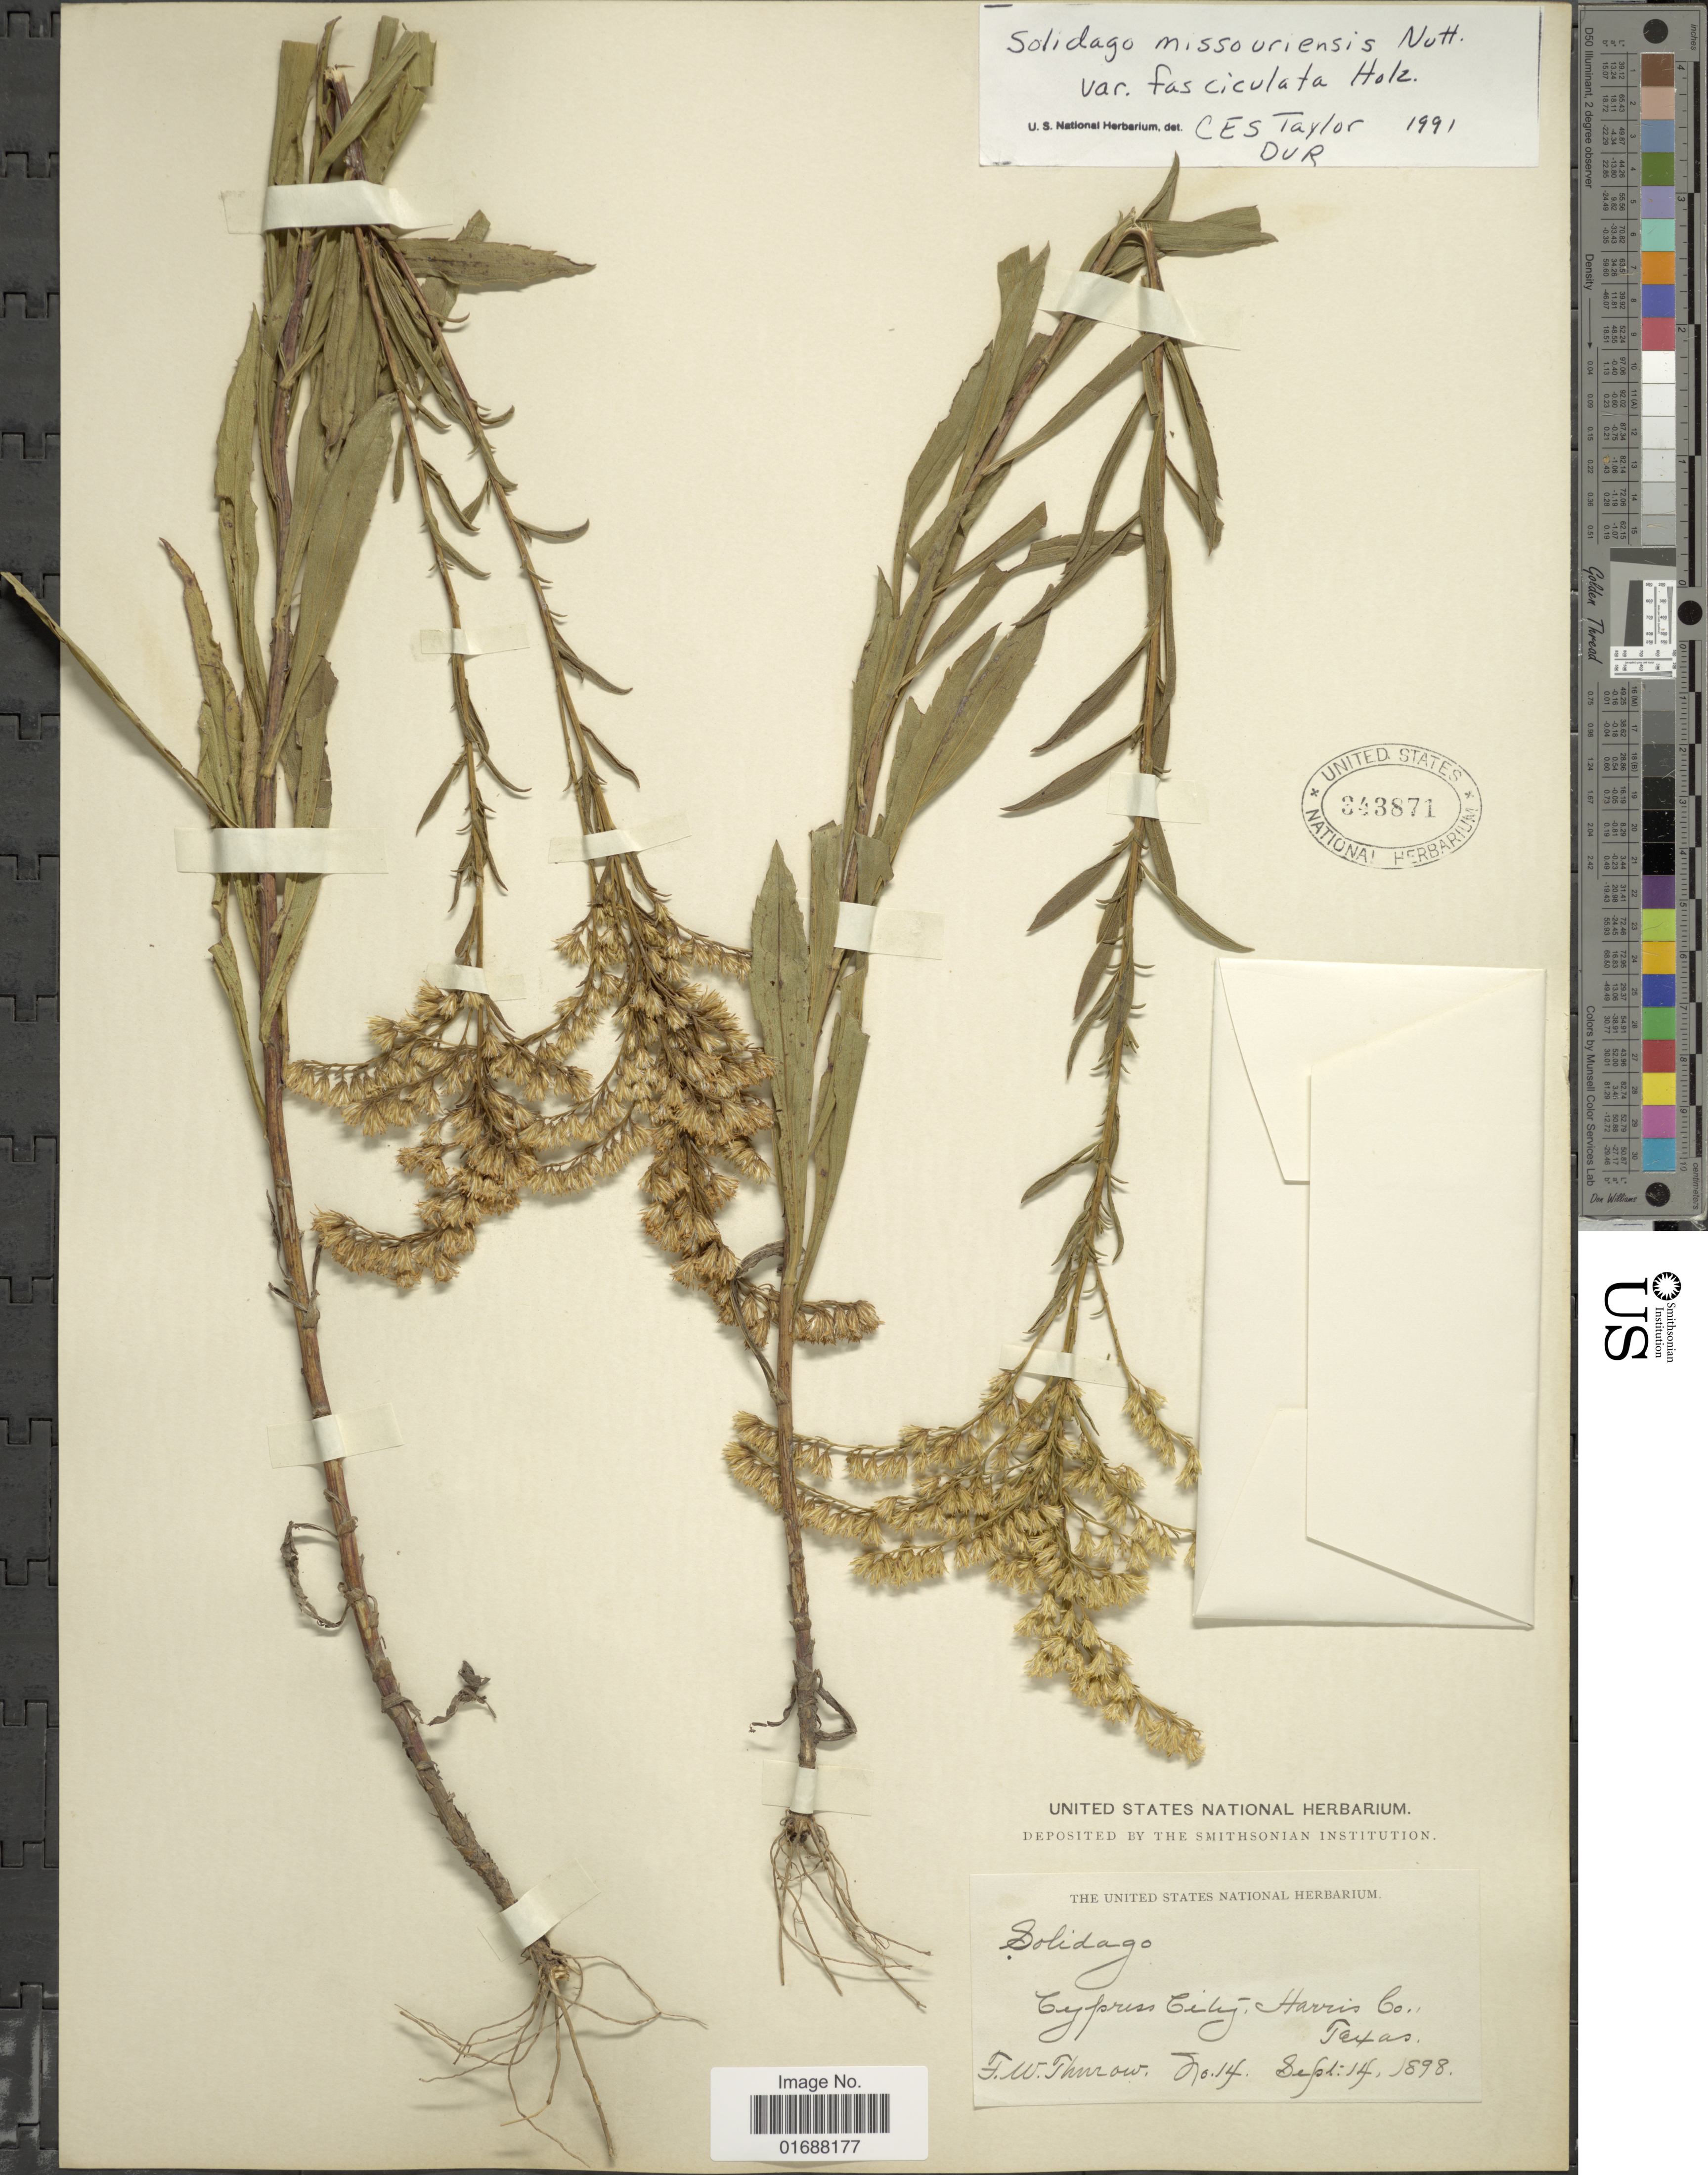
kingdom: Plantae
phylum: Tracheophyta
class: Magnoliopsida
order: Asterales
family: Asteraceae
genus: Solidago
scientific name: Solidago missouriensis var. fasciculata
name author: Holz.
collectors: F. W. Thurow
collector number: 14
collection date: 1898-09-14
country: United States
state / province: Texas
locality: Cypress City, Harris Co.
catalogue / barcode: US 343871